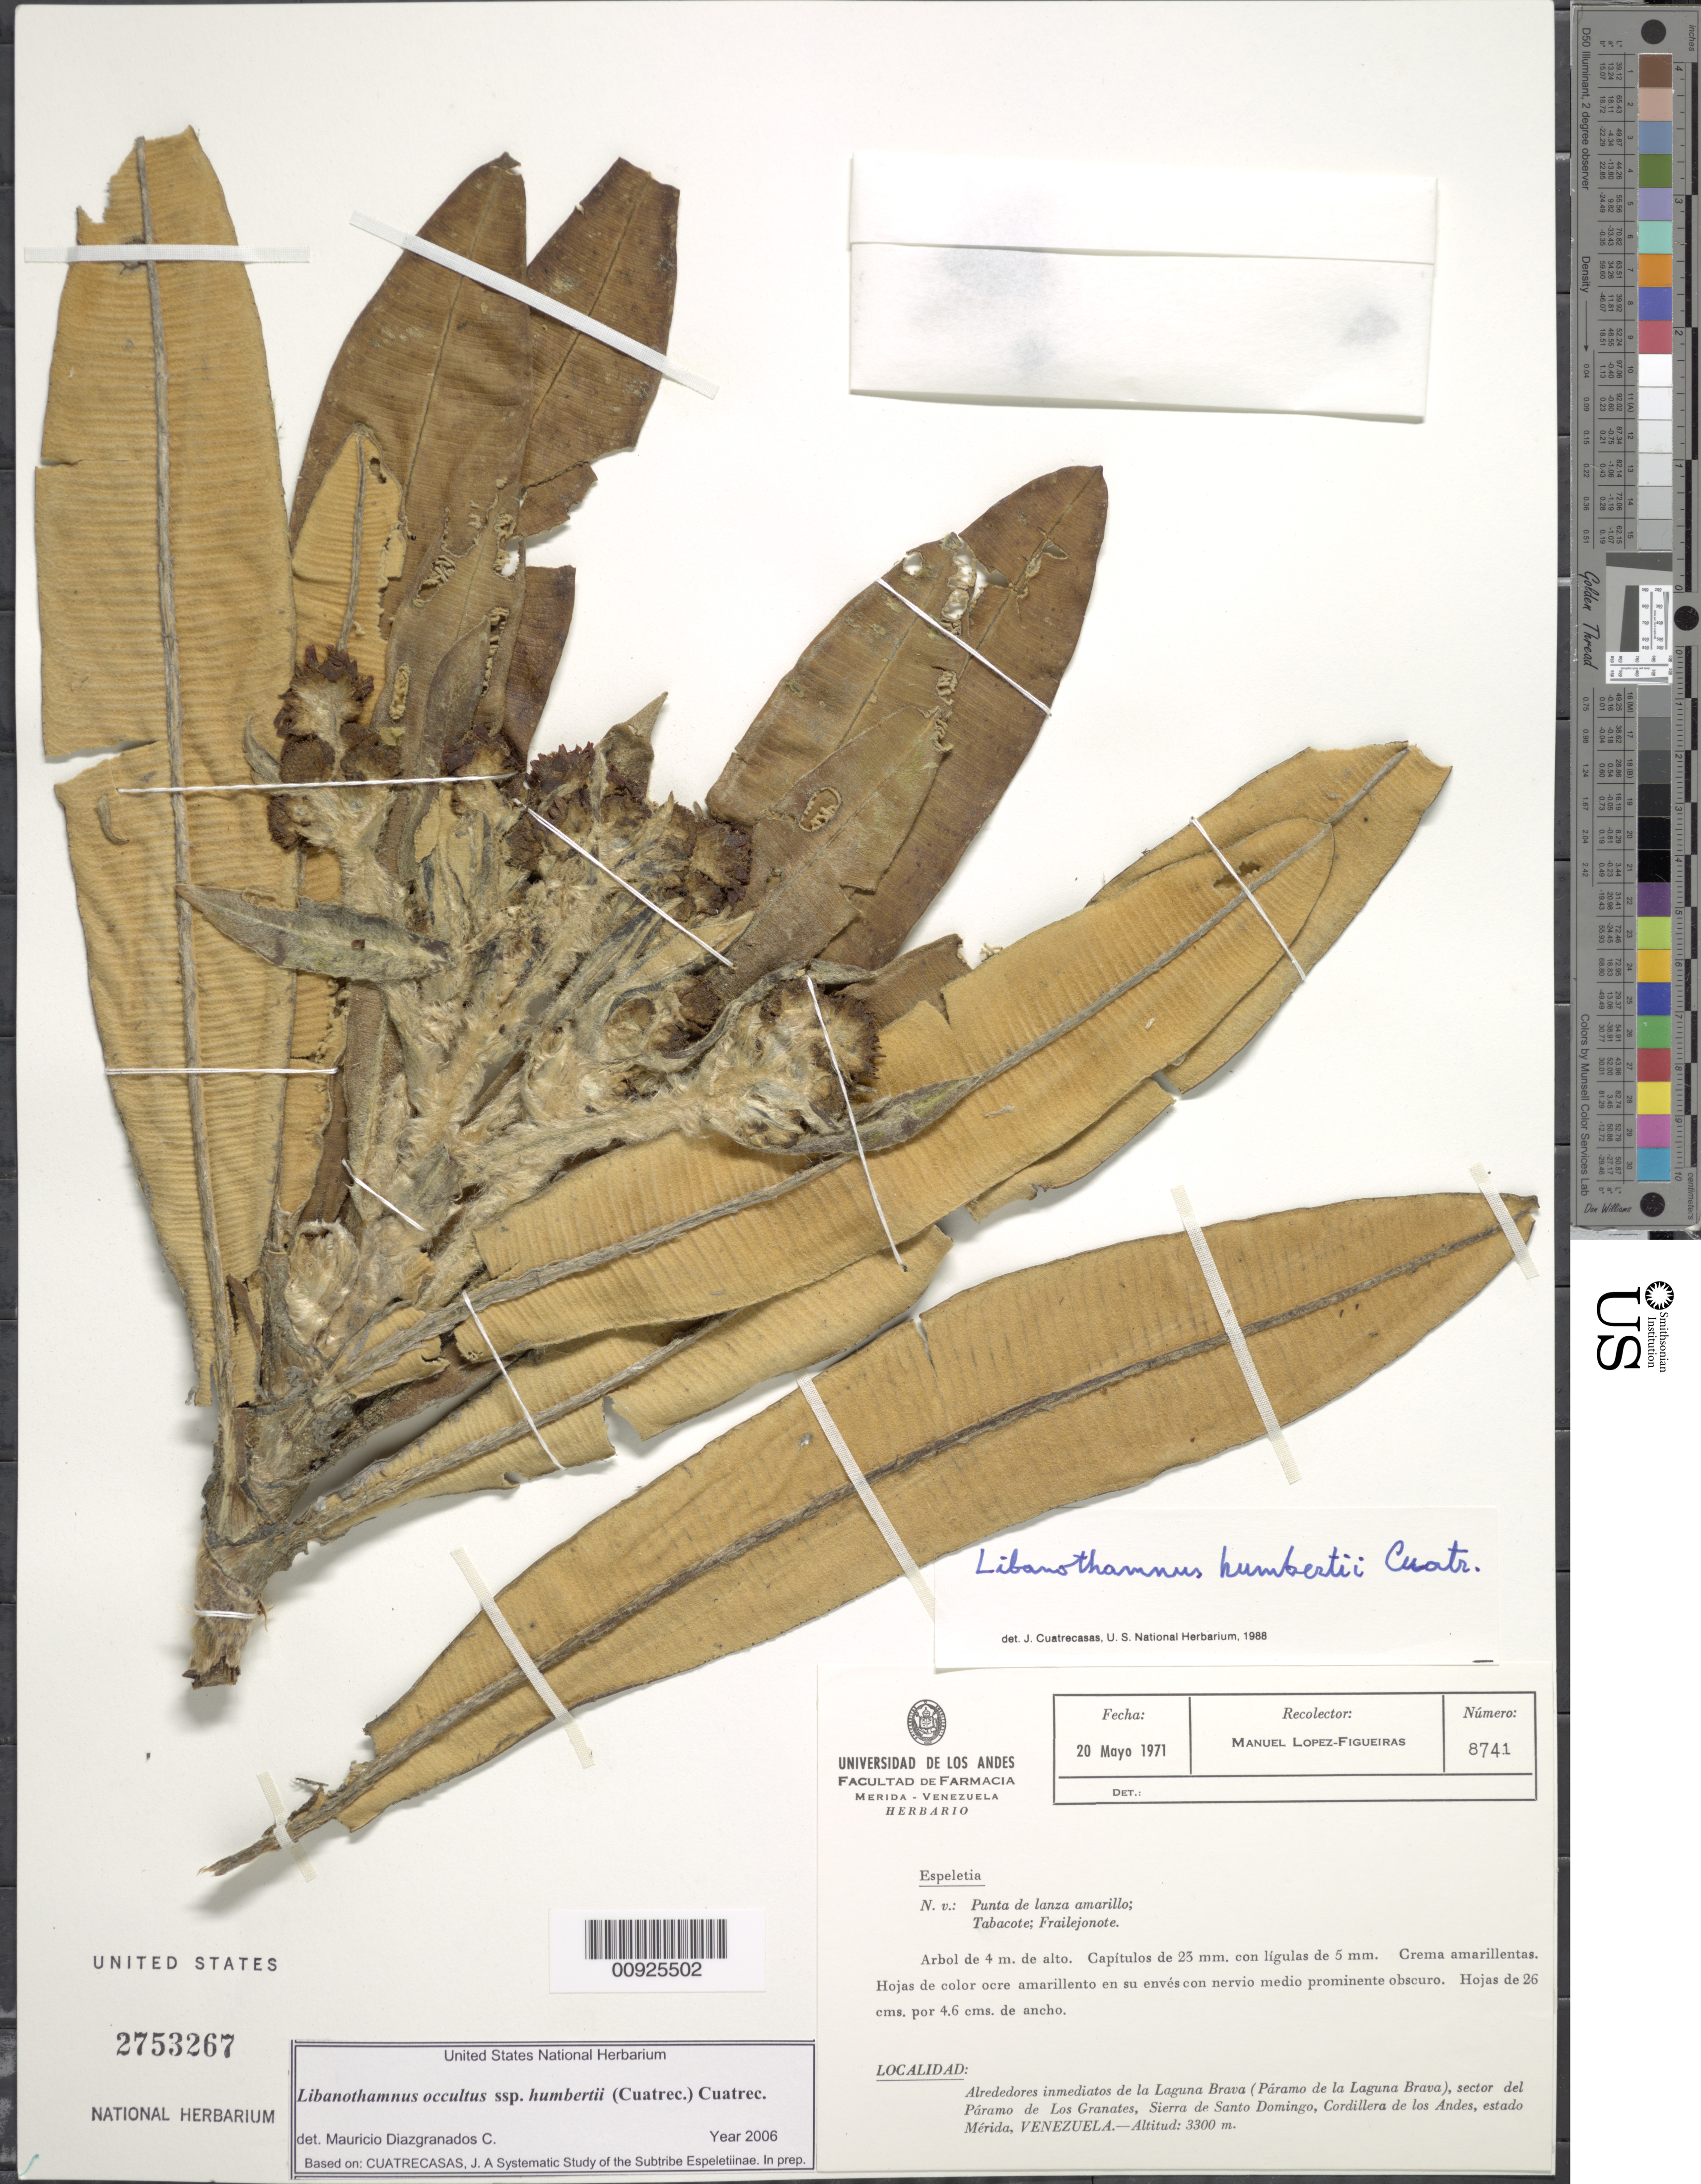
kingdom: Plantae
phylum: Tracheophyta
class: Magnoliopsida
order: Asterales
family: Asteraceae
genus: Libanothamnus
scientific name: Libanothamnus occultus subsp. humbertii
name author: (Cuatrec.) Cuatrec.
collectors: M. López Figueiras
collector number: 8741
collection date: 1971-05-20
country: Venezuela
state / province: Mérida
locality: P. de la Laguna Brava. Alrededores inmediatos de la Laguna La Brava (Páramo de la Laguna Brava), sector del Páramo de los Granates, Sierra de Santo Domingo, Cordillera de los Andes.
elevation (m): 3300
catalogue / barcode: US 2753267